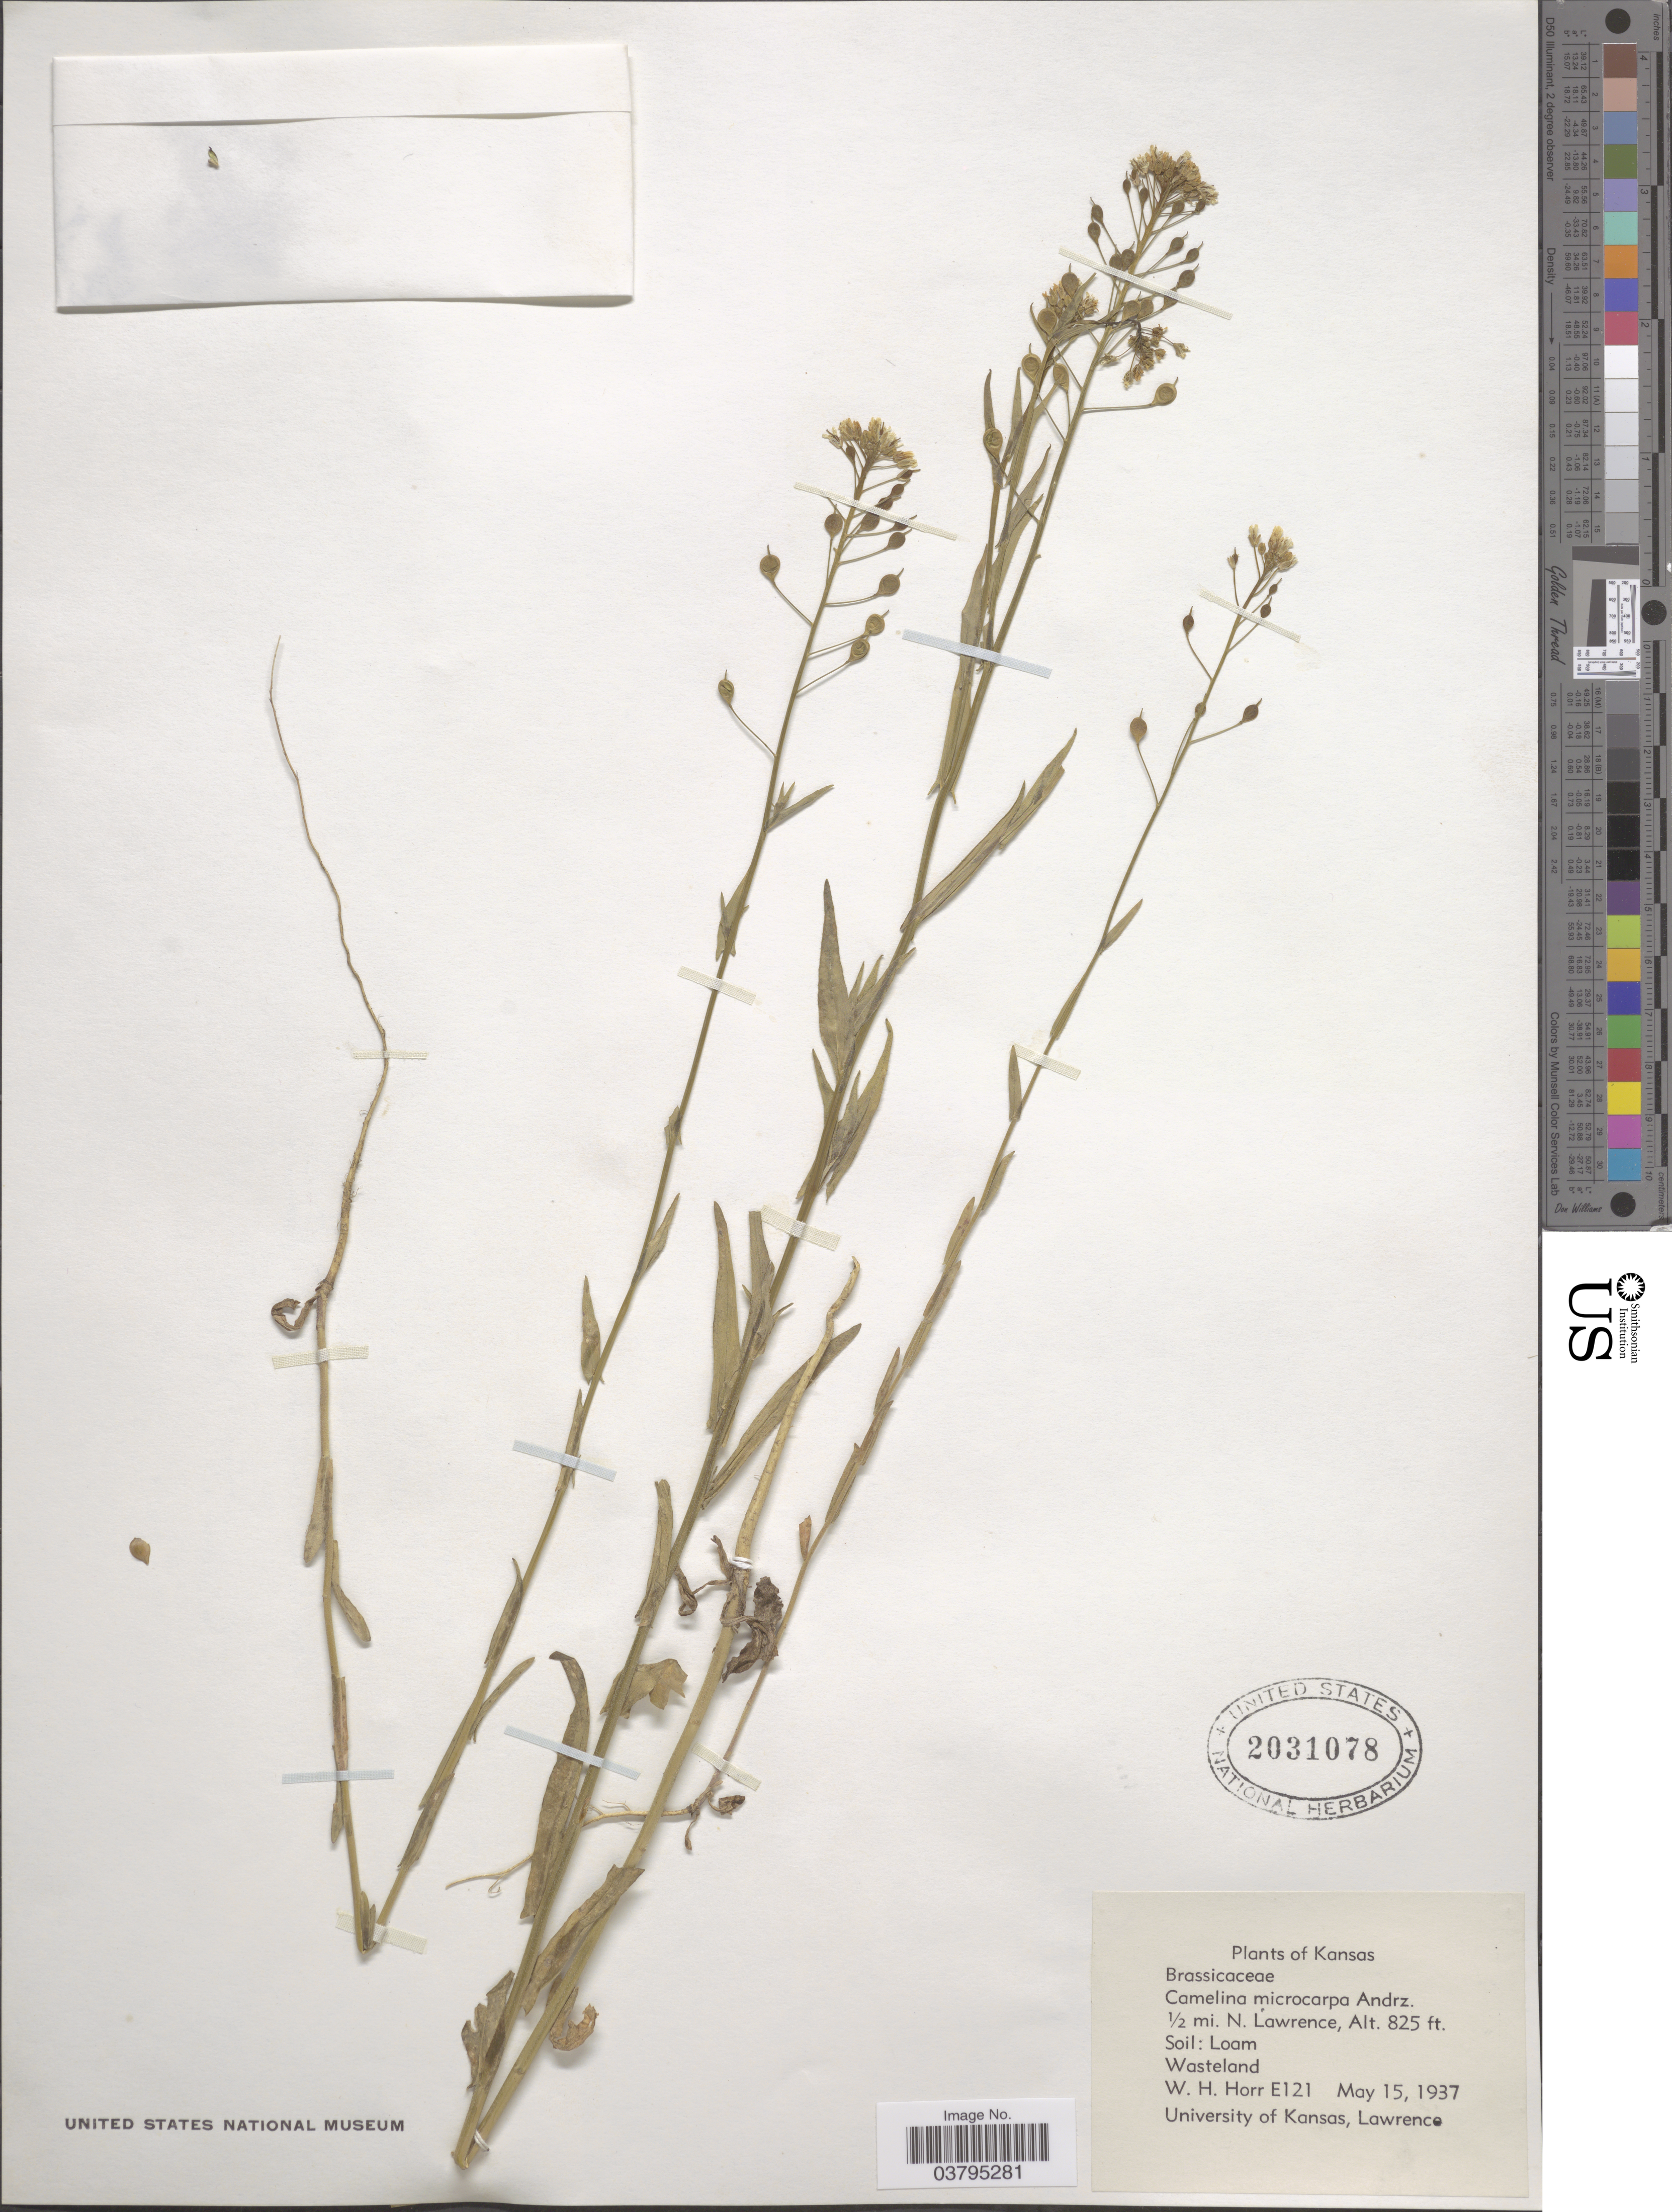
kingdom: Plantae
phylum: Tracheophyta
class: Magnoliopsida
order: Brassicales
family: Brassicaceae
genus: Camelina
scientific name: Camelina microcarpa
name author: DC.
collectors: W. H. Horr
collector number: E121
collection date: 1937-05-15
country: United States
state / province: Kansas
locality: ½ mi. N. Lawrence. Wasteland.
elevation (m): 251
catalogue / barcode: US 2031078